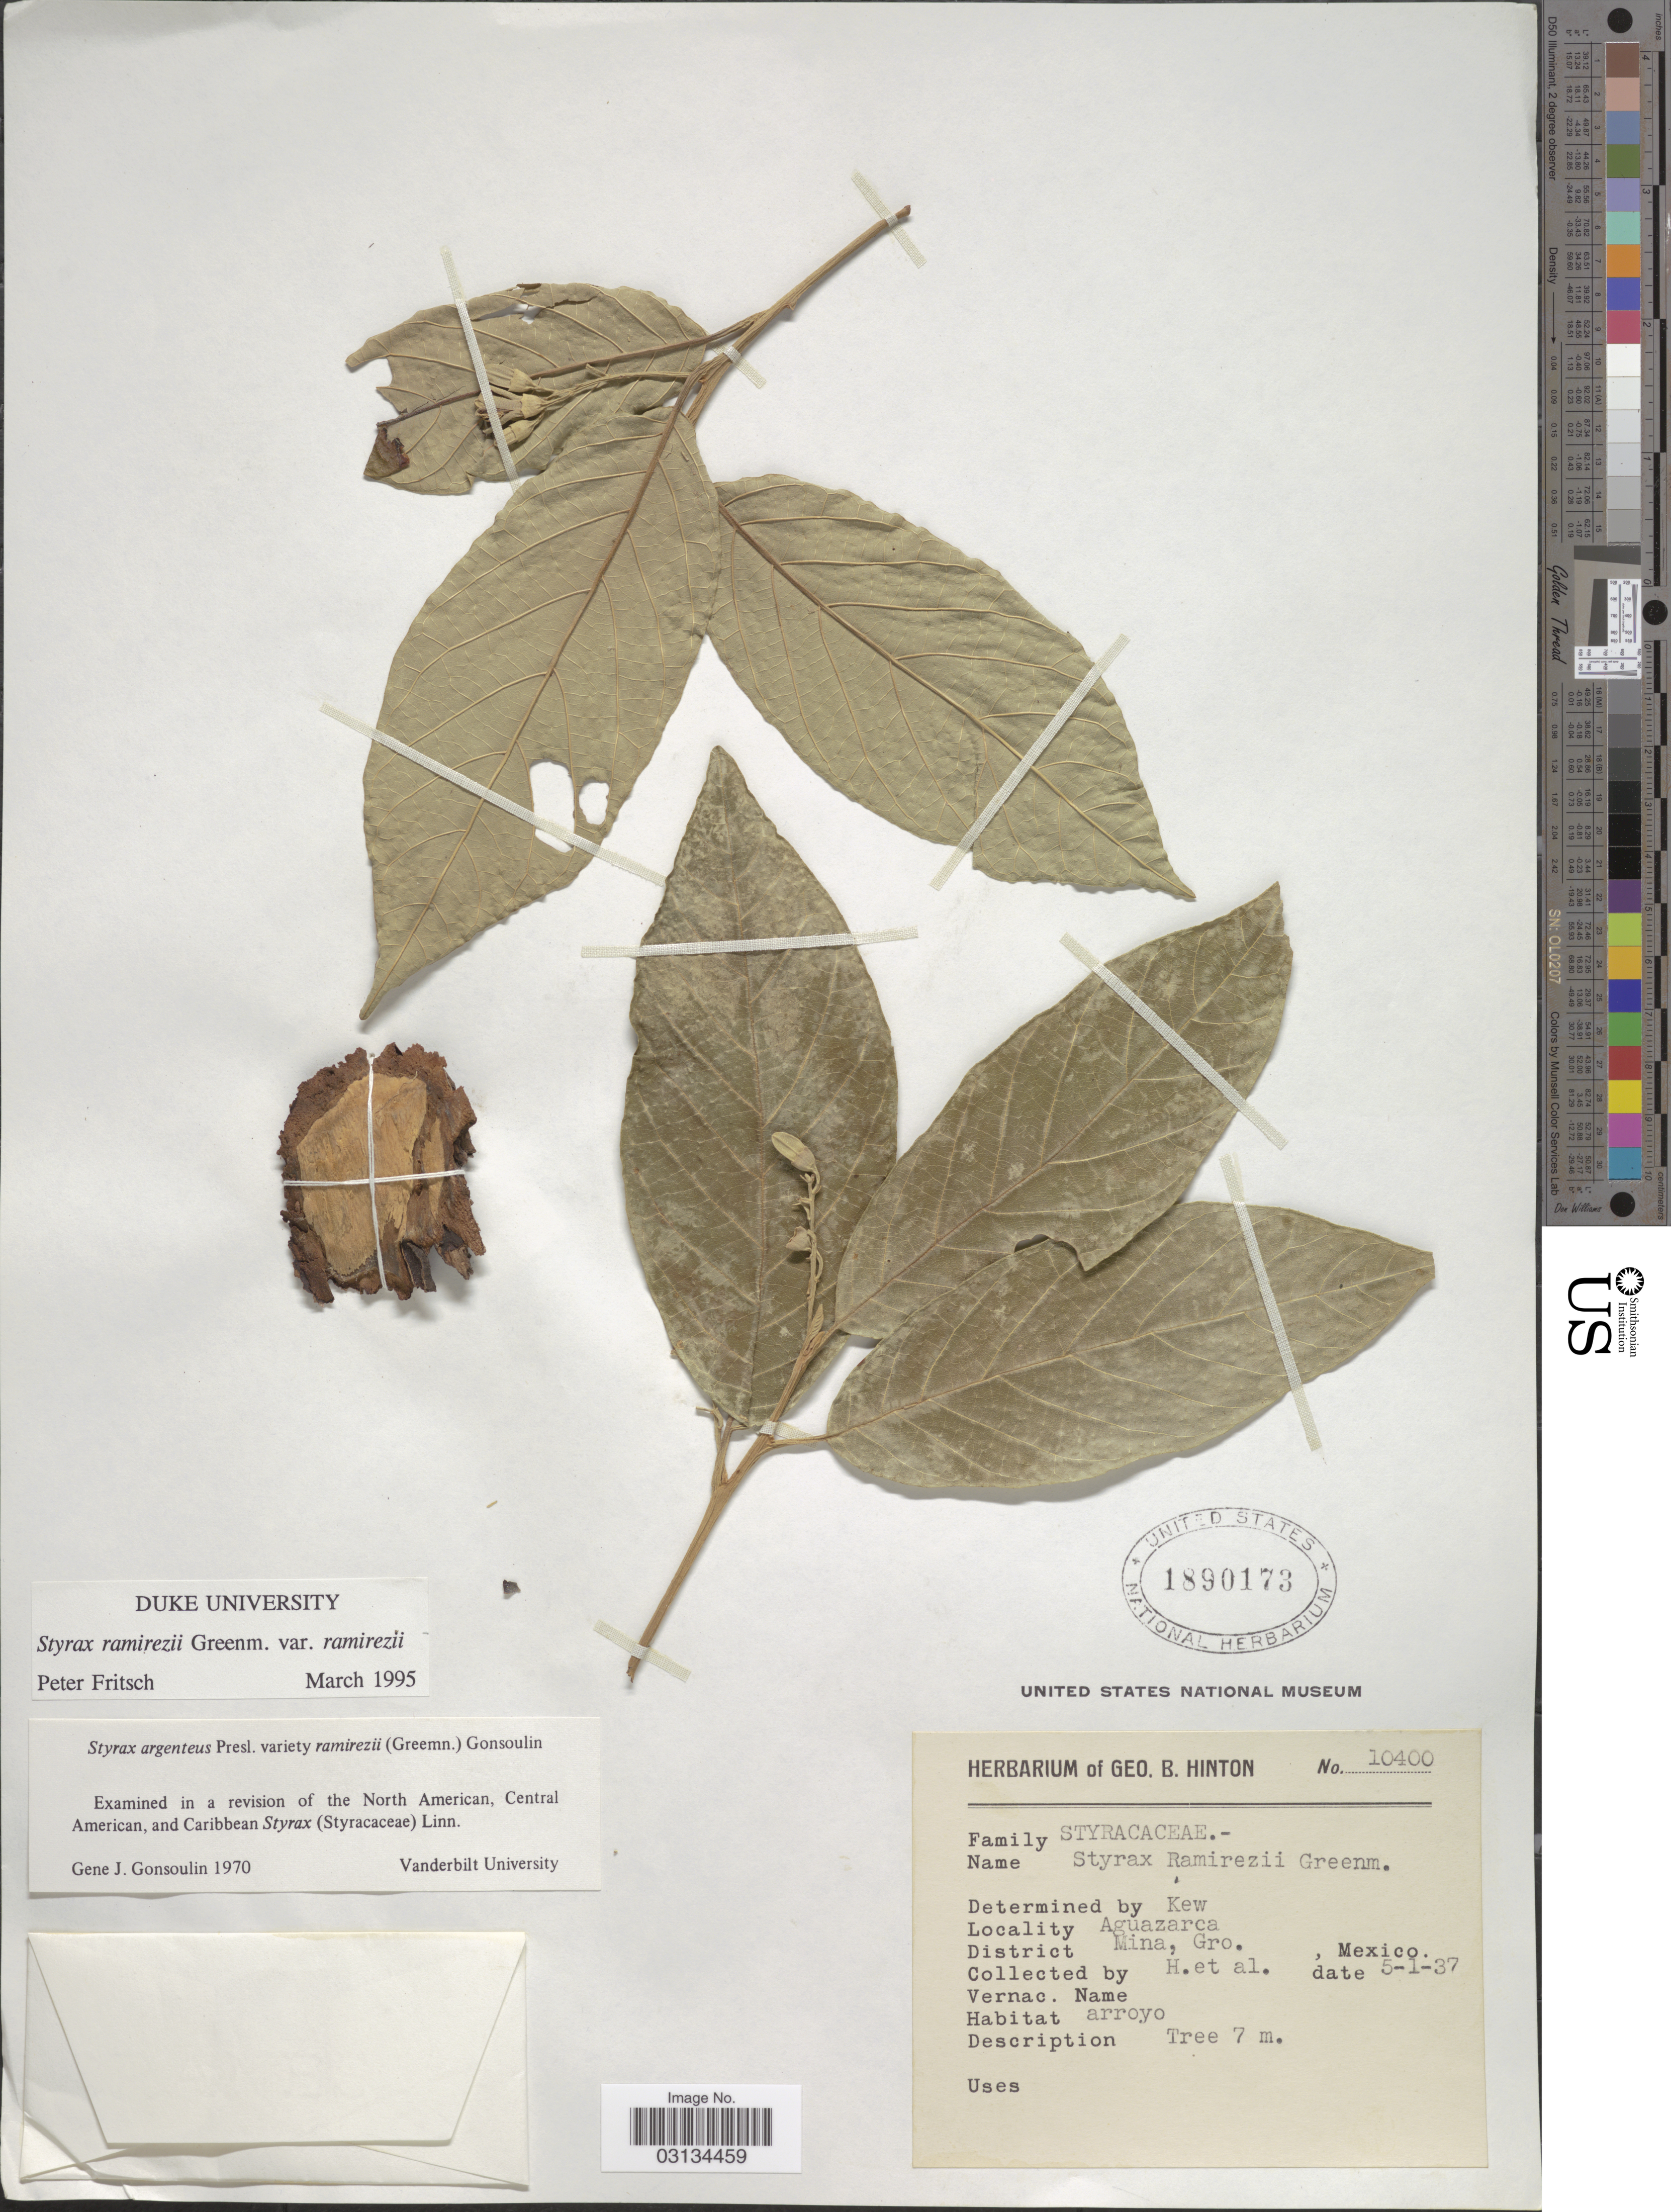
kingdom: Plantae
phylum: Tracheophyta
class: Magnoliopsida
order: Ericales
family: Styracaceae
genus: Styrax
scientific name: Styrax ramirezii var. ramirezii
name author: Greenm.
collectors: G. B. Hinton & et al.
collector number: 10400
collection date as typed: Transcribed d/m/y: 5/1/37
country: Mexico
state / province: Guerrero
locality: Aguazarca. District Mina. Gro.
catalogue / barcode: US 1890173